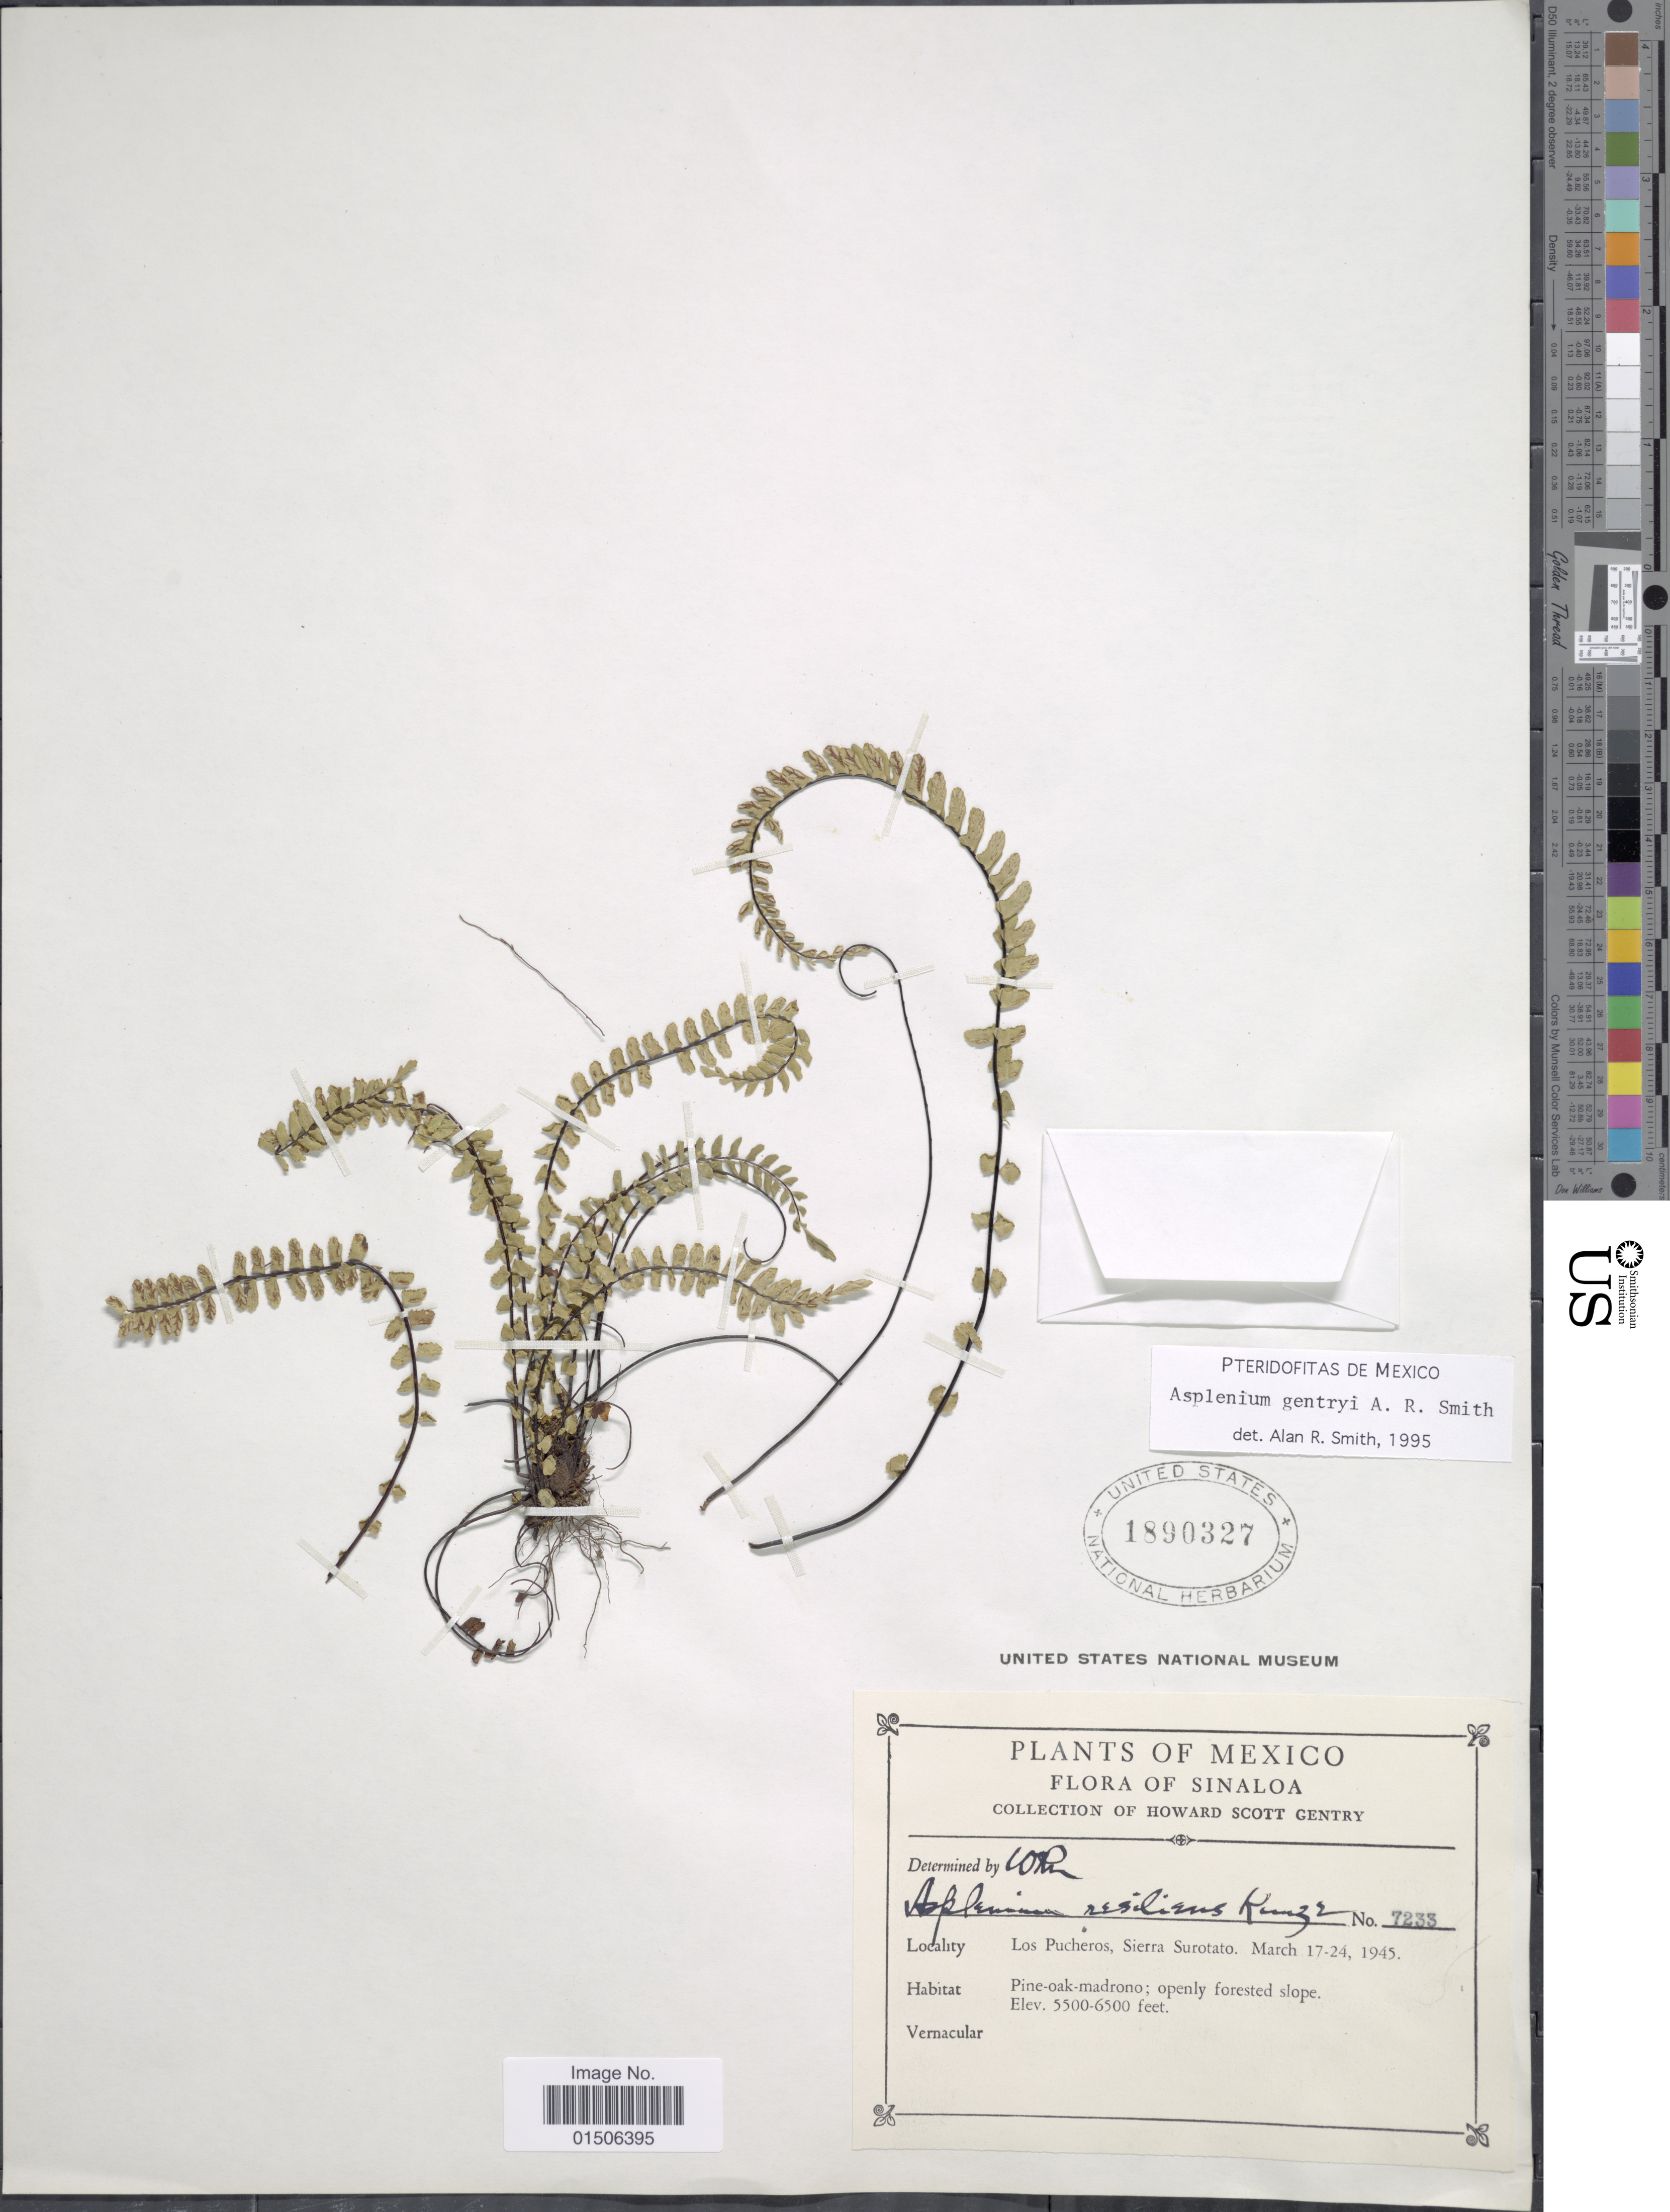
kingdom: Plantae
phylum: Tracheophyta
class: Polypodiopsida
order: Polypodiales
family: Aspleniaceae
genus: Asplenium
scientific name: Asplenium gentryi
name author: A.R. Sm.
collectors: H. S. Gentry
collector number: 7233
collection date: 1945-03-17/1945-03-24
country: Mexico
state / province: Sinaloa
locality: Los Pucheros, Sierra Surotato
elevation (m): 1676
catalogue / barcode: US 1890327